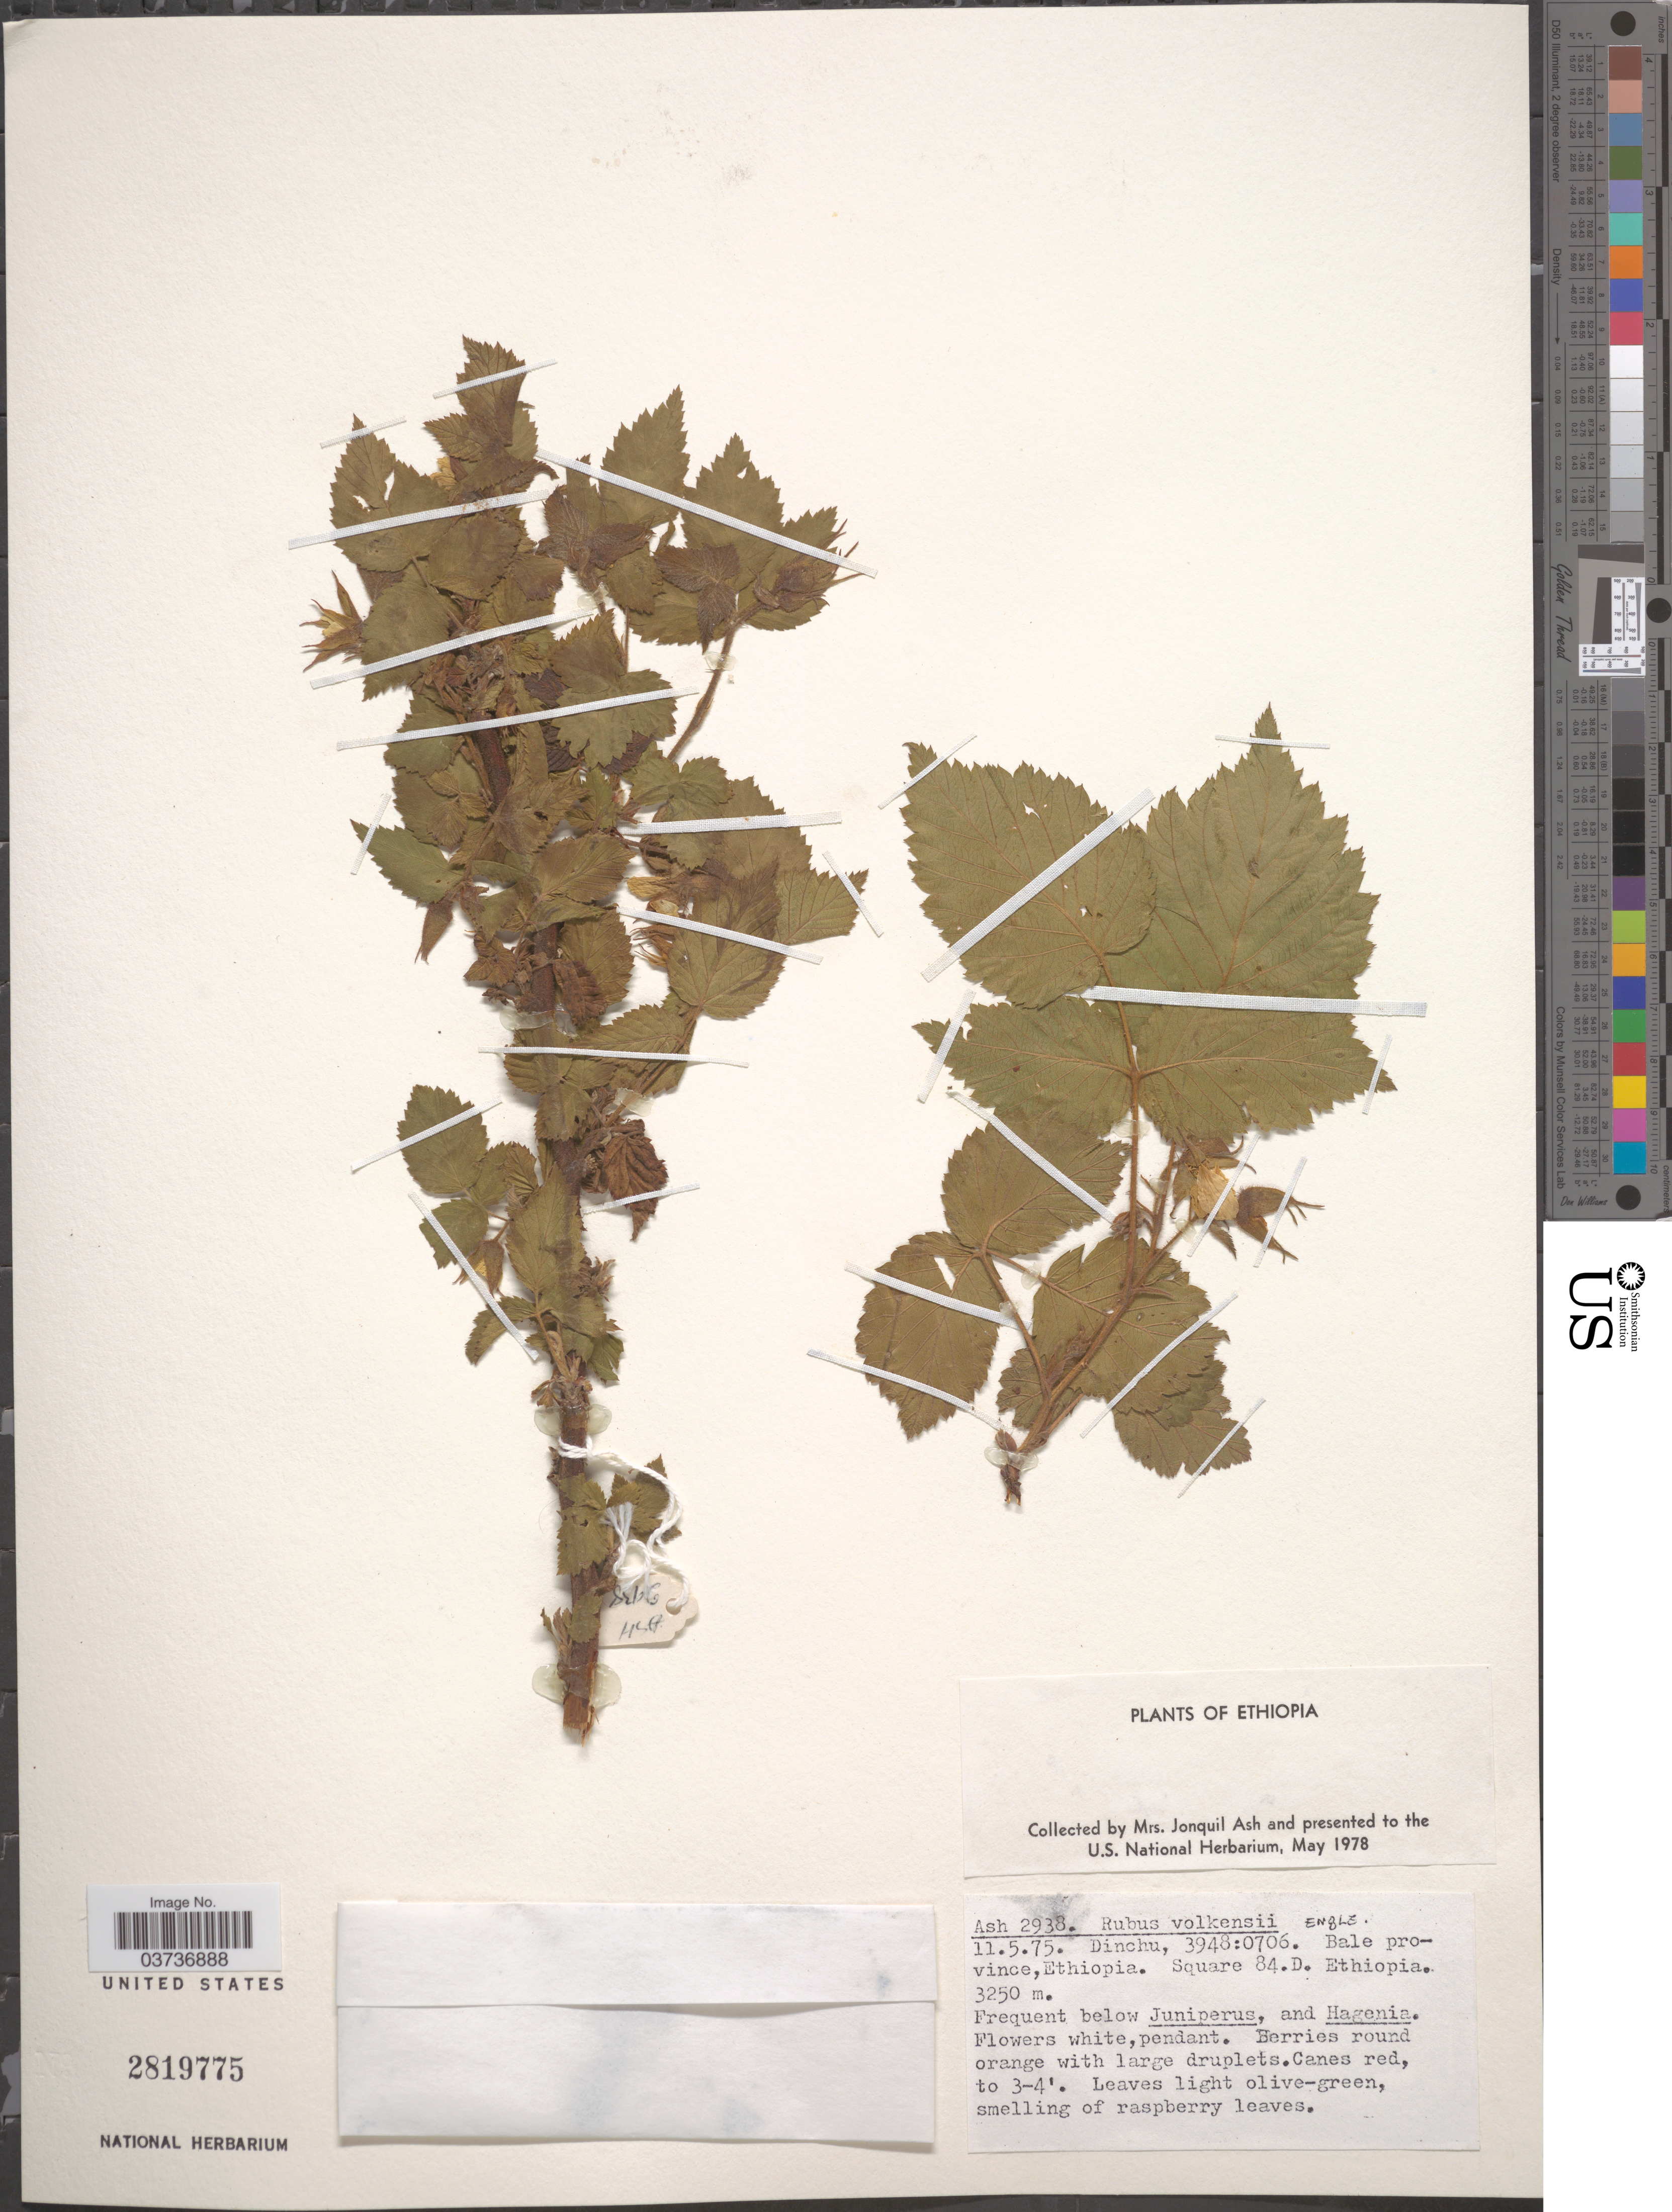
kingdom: Plantae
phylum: Tracheophyta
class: Magnoliopsida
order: Rosales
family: Rosaceae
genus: Rubus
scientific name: Rubus volkensii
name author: Engl.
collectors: J. Ash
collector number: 2938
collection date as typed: Transcribed d/m/y: 11/5/75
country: Ethiopia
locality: Dinchu, 3948:0706. Bale province. Square 84.D.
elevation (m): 3250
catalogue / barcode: US 2819775